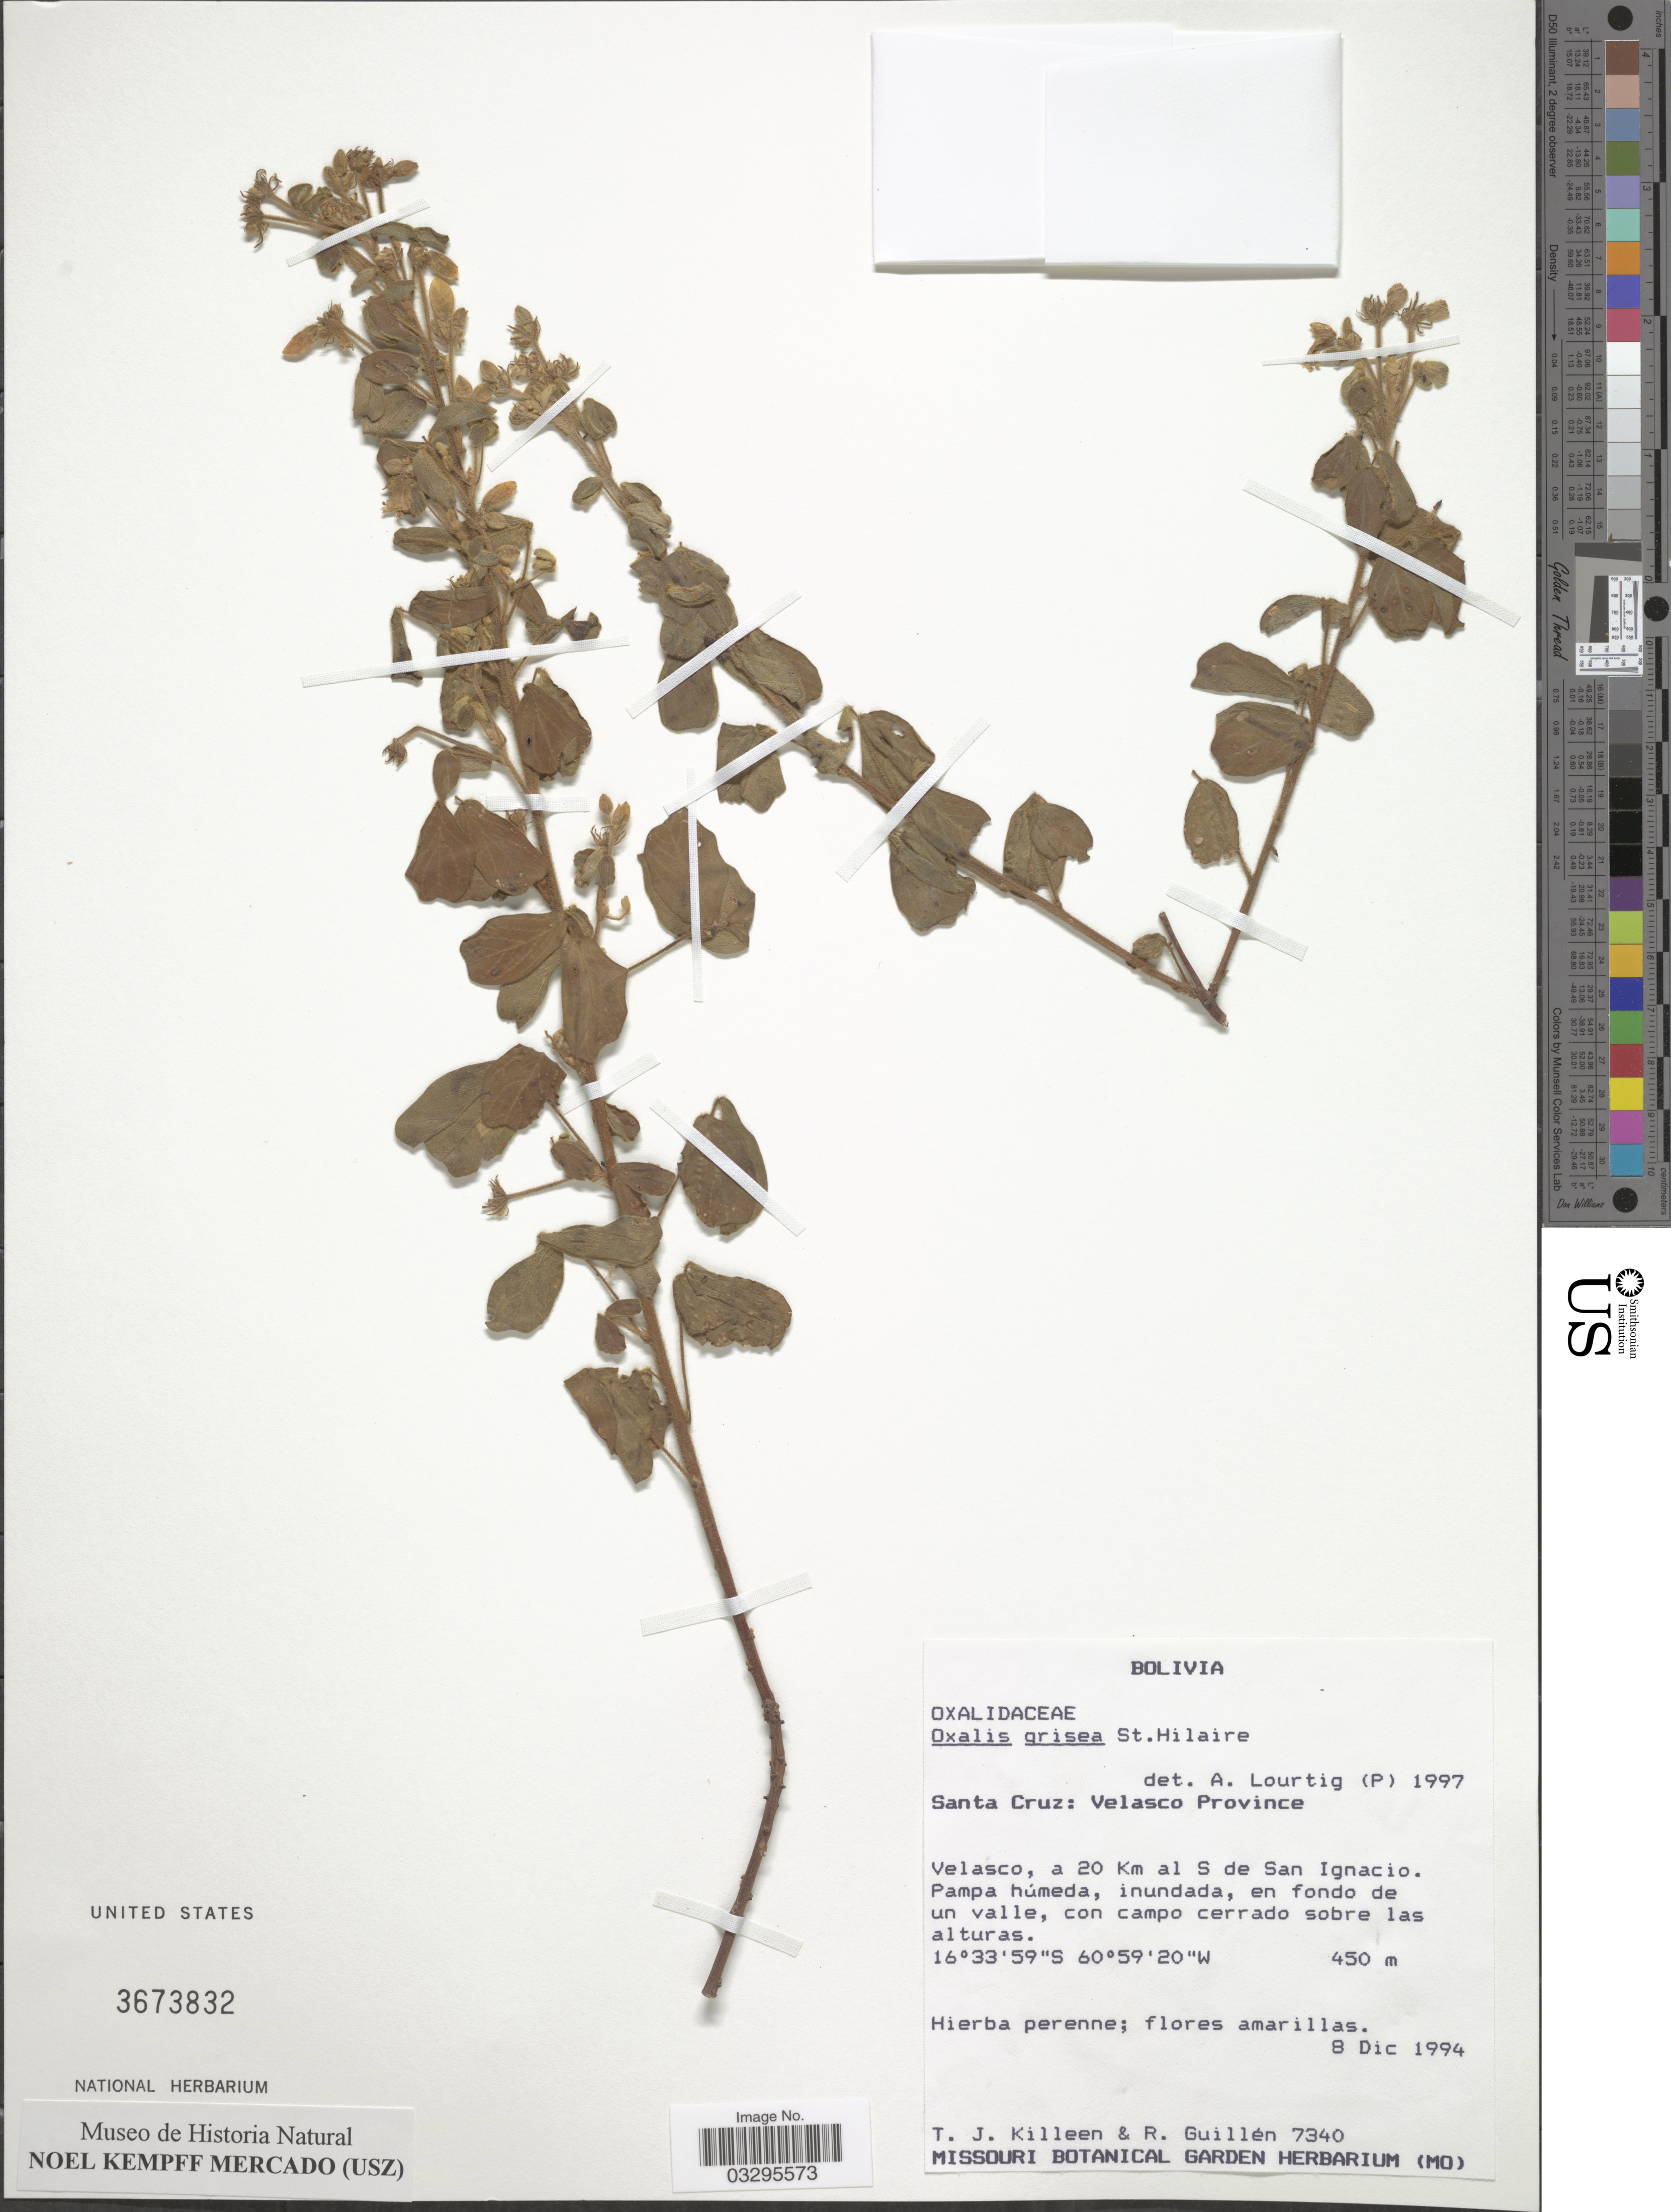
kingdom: Plantae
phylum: Tracheophyta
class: Magnoliopsida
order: Oxalidales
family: Oxalidaceae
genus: Oxalis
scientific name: Oxalis grisea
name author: A. St.-Hil. & Naudin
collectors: T. J. Killeen & R. Guillen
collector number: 7340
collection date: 1994-12-08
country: Bolivia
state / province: Santa Cruz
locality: Velasco Province. Velasco, a 20 Km al S de San Ignacio.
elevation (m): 450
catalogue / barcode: US 3673832